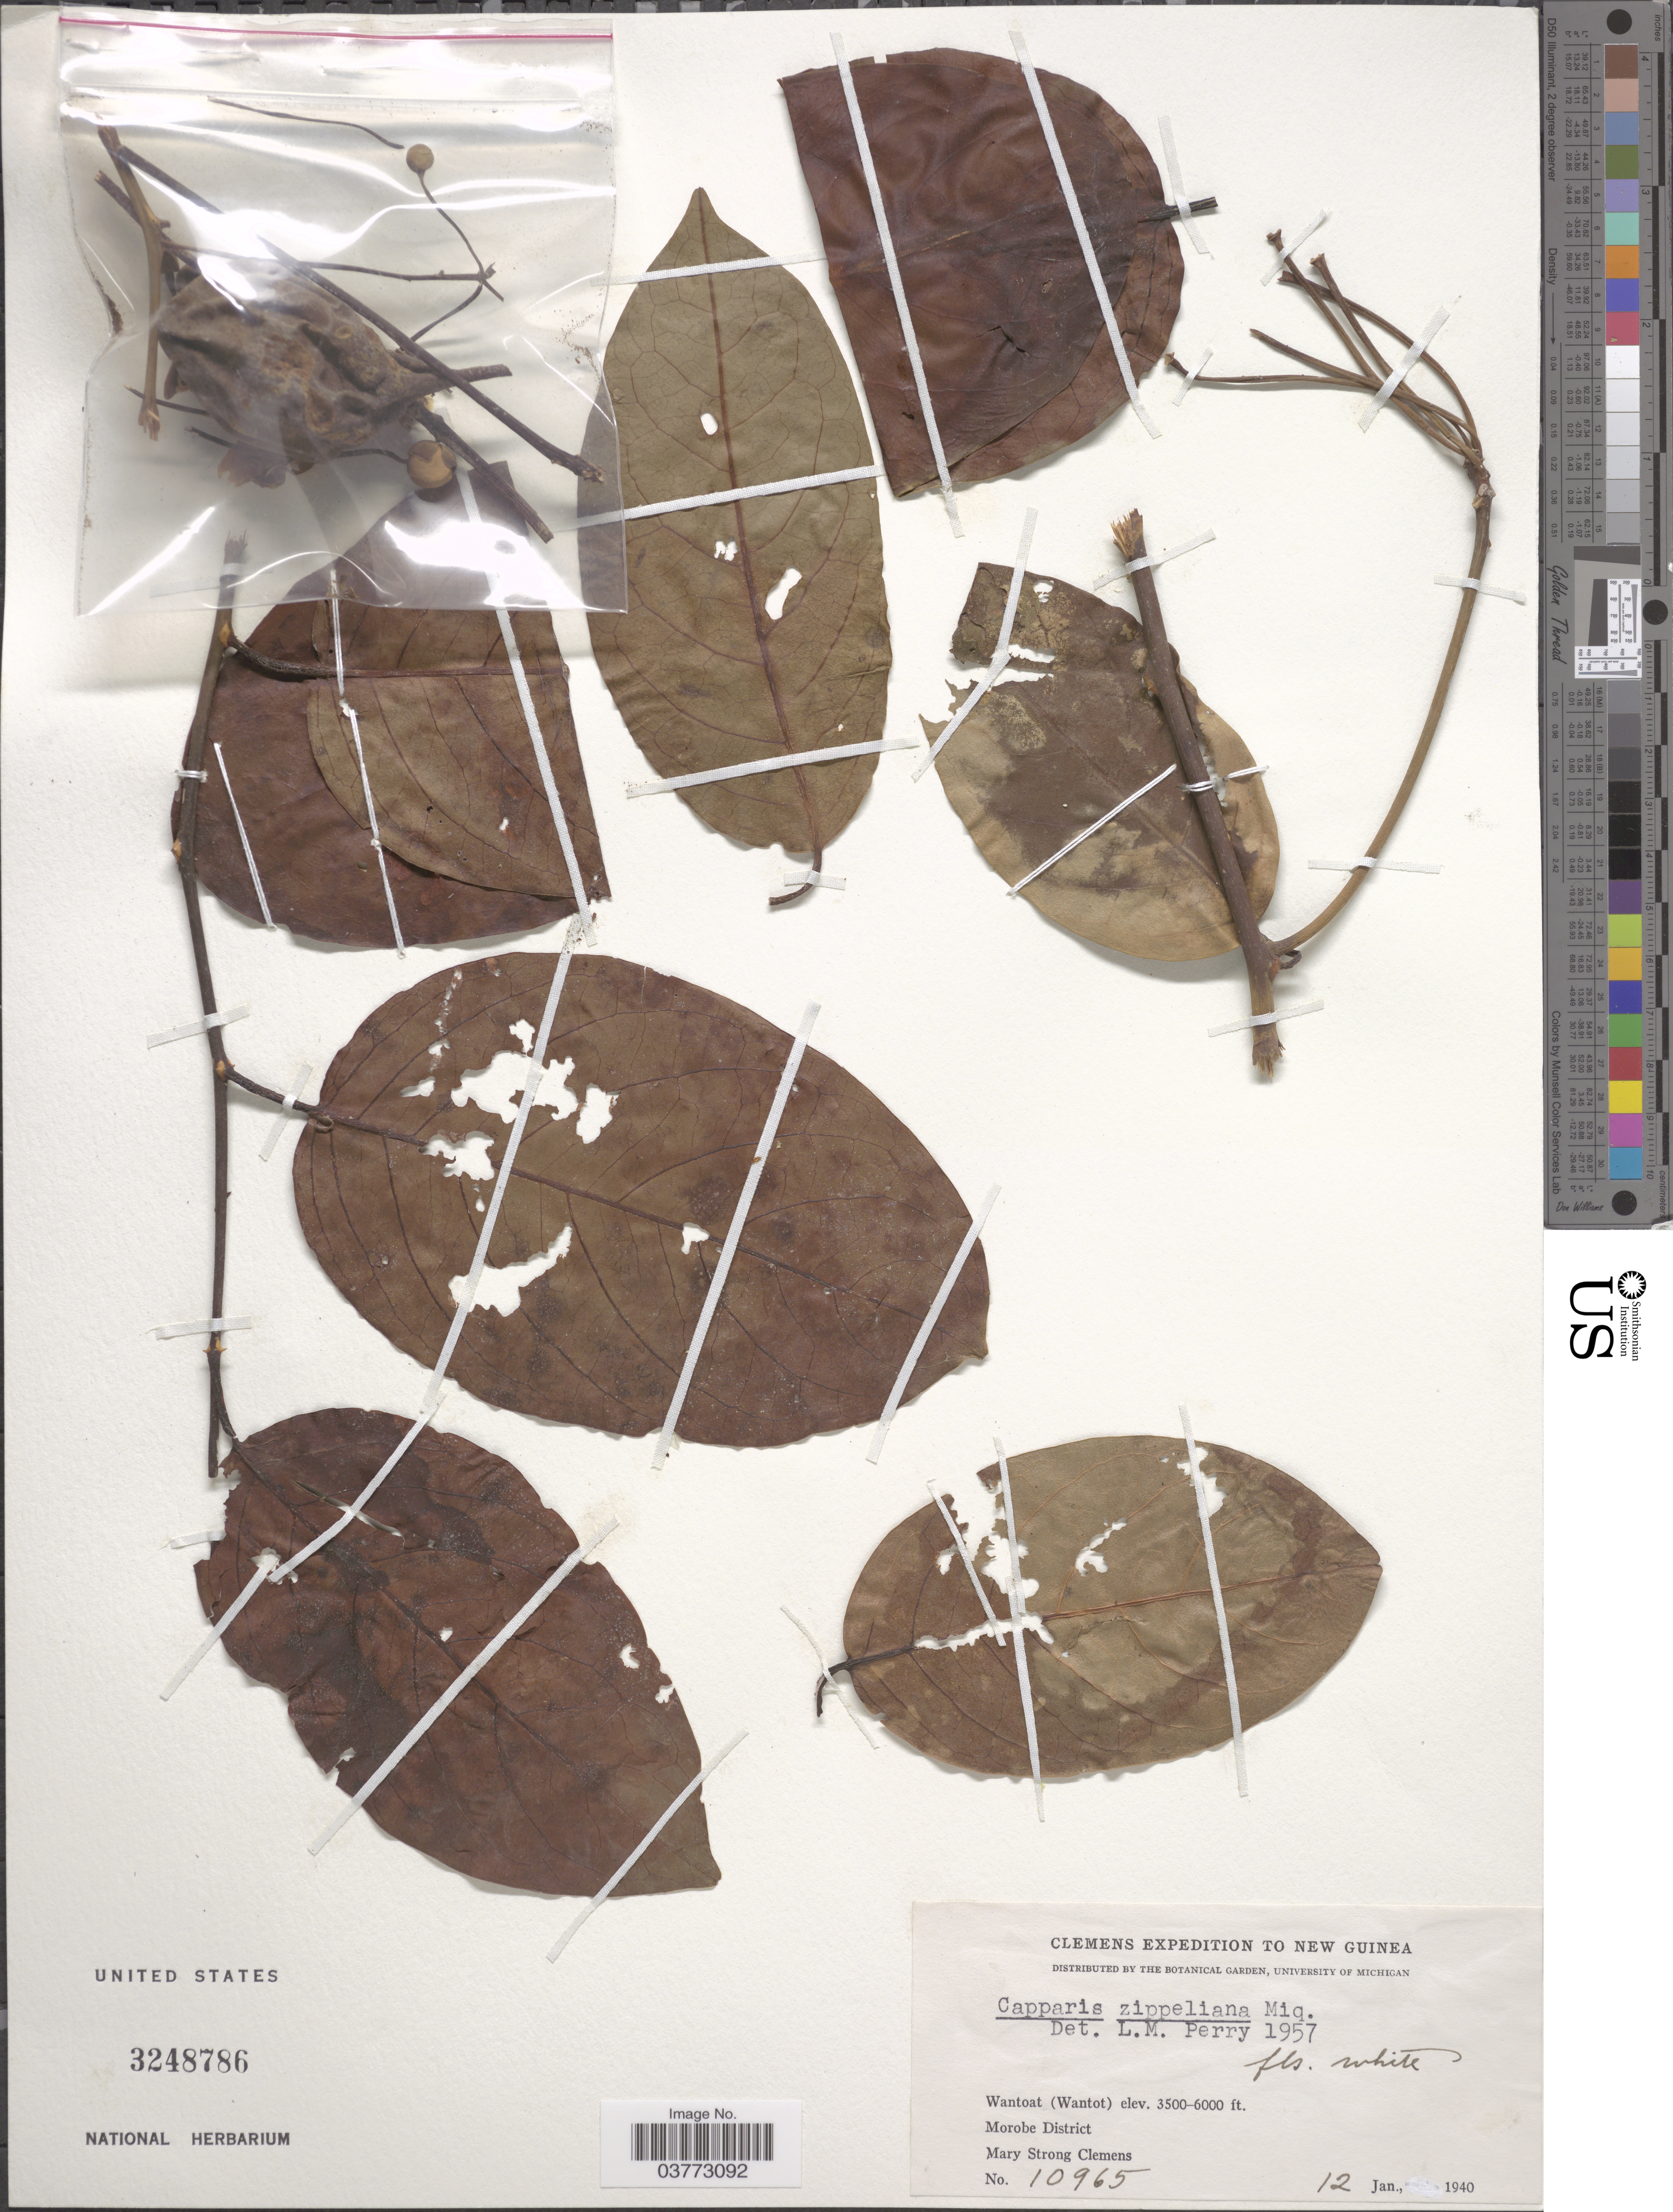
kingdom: Plantae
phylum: Tracheophyta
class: Magnoliopsida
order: Brassicales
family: Capparaceae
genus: Capparis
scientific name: Capparis zippeliana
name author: Miq.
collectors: M. S. Clemens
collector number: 10965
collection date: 1940-01-12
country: Papua New Guinea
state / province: Morobe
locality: New Guinea. Wantoat (Wantot). New Guinea. Morobe District.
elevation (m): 1067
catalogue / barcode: US 3248786